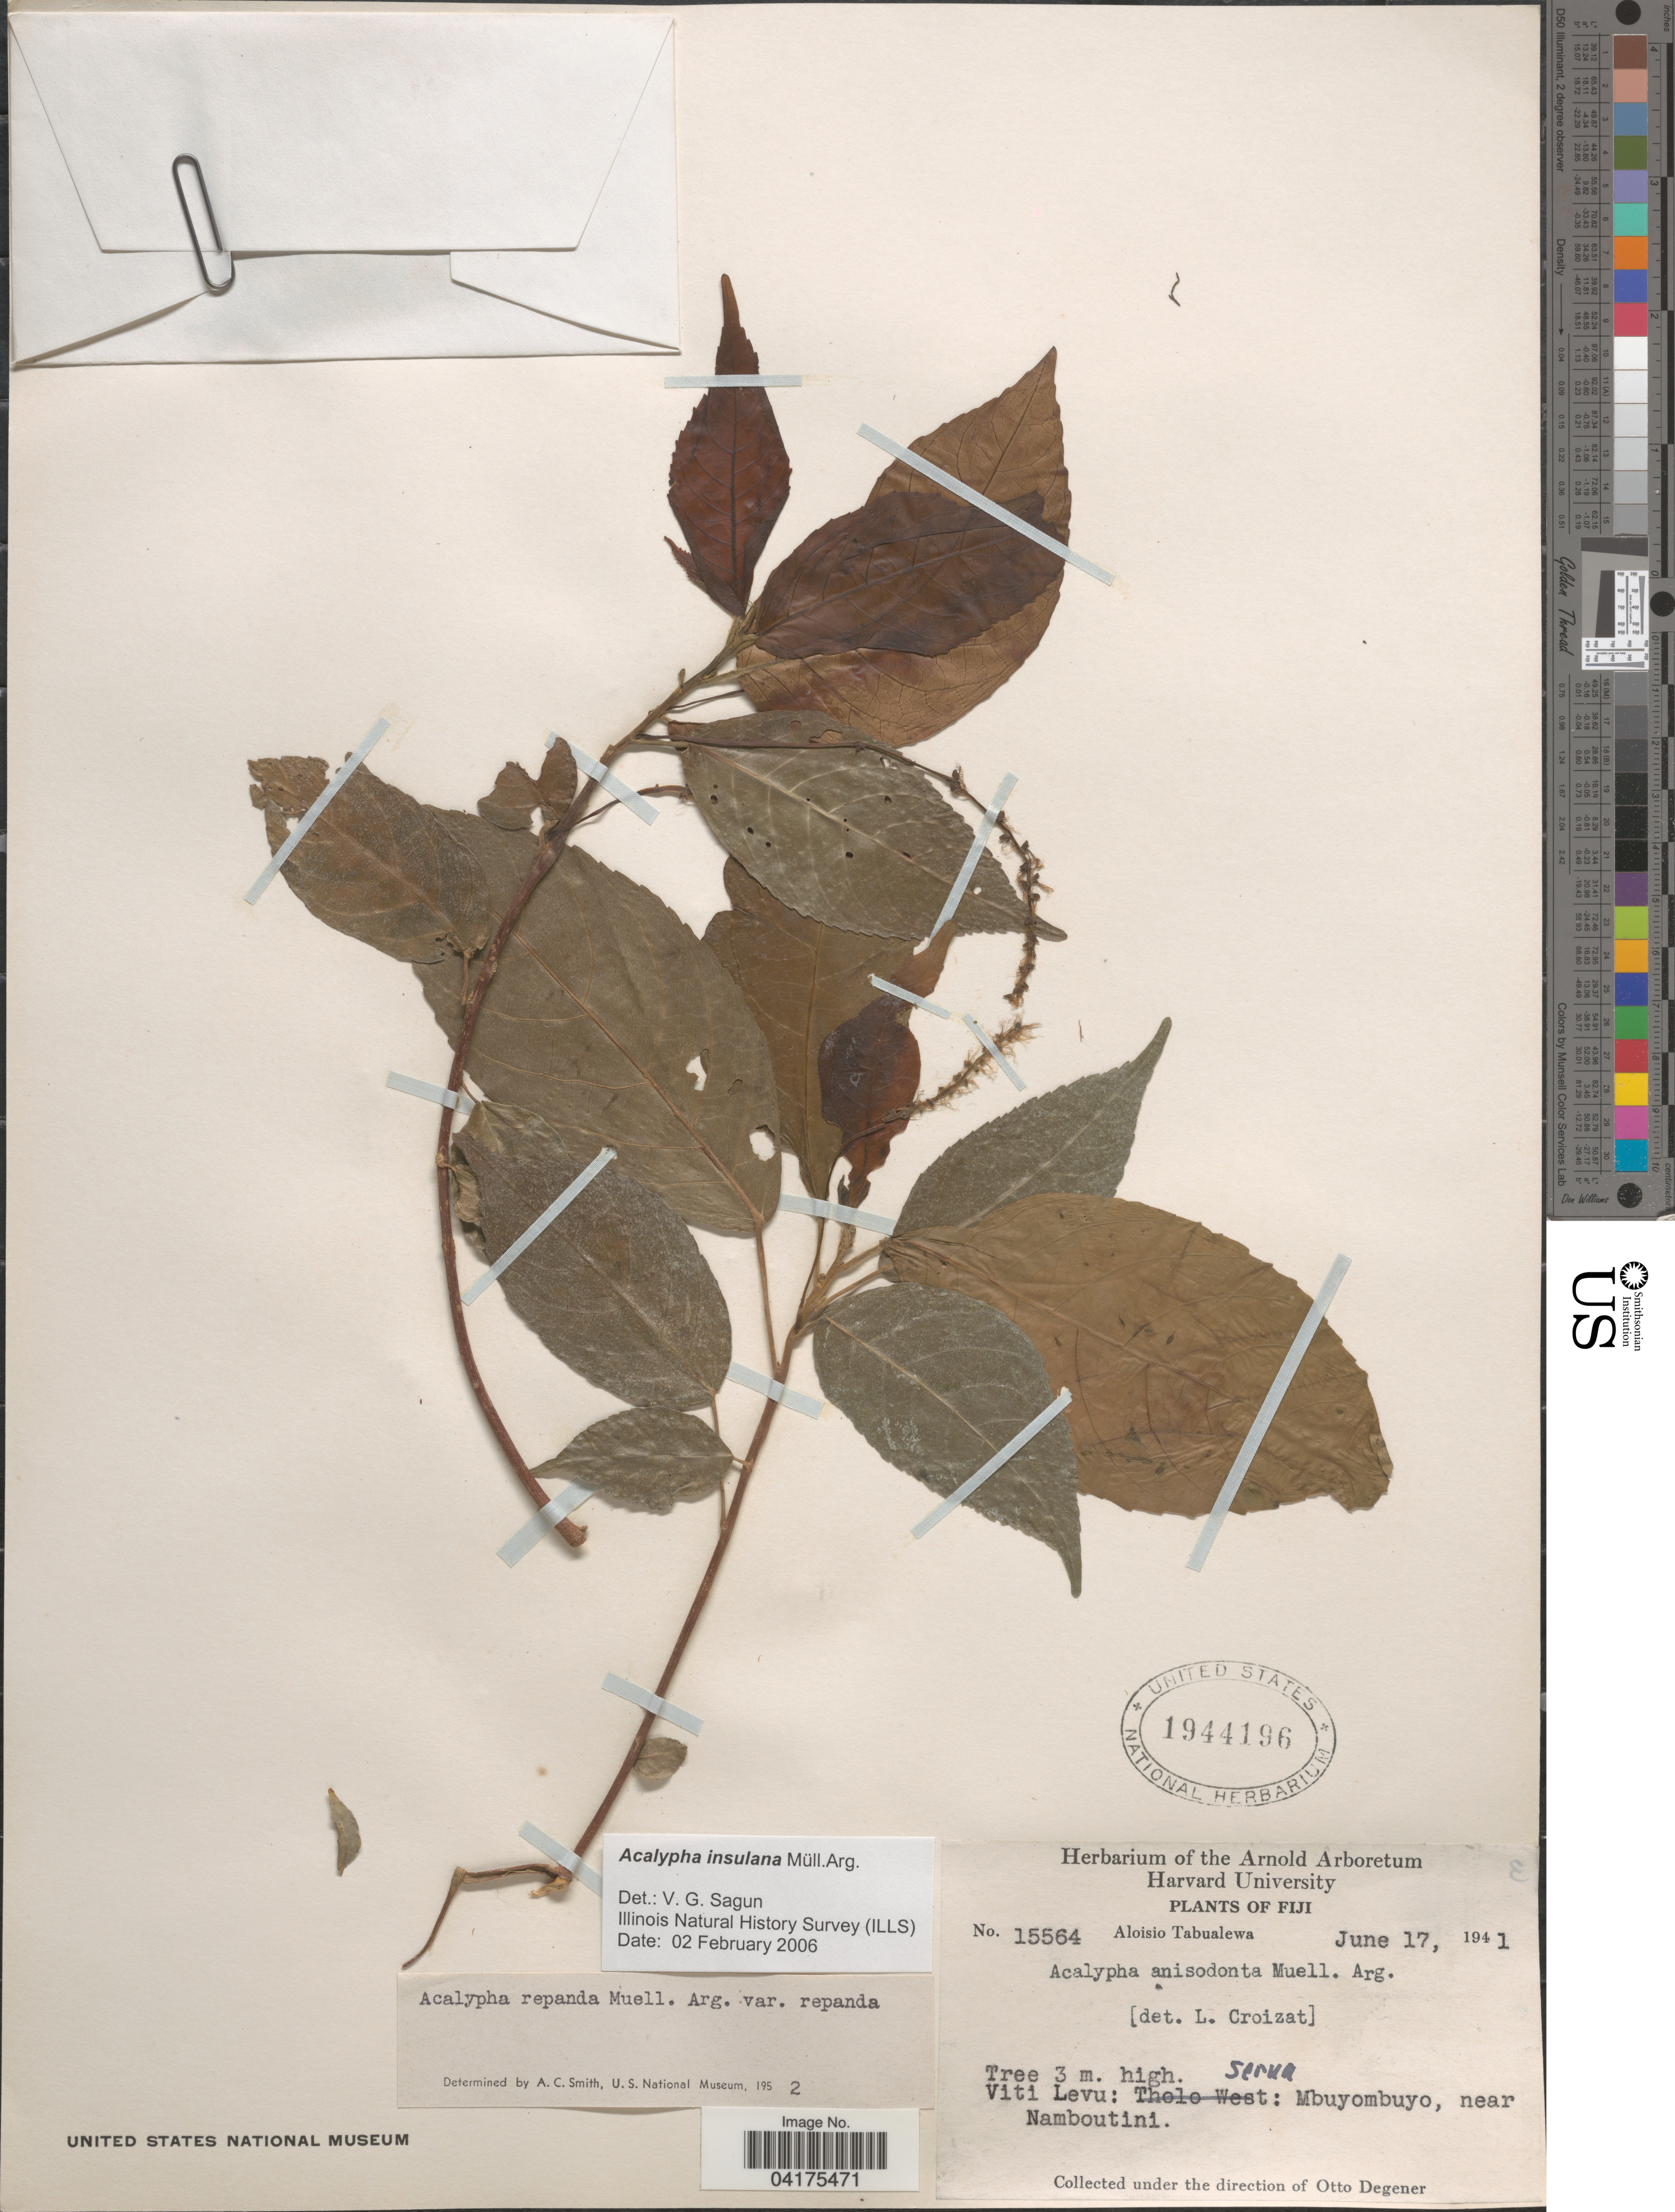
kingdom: Plantae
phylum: Tracheophyta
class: Magnoliopsida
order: Malpighiales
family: Euphorbiaceae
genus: Acalypha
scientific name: Acalypha insulana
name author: Müll. Arg.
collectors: A. Tabualewa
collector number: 15564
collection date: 1941-06-17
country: Fiji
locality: Viti Levu: Serua: Mbuyombuyo, near Namboutini.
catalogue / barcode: US 1944196